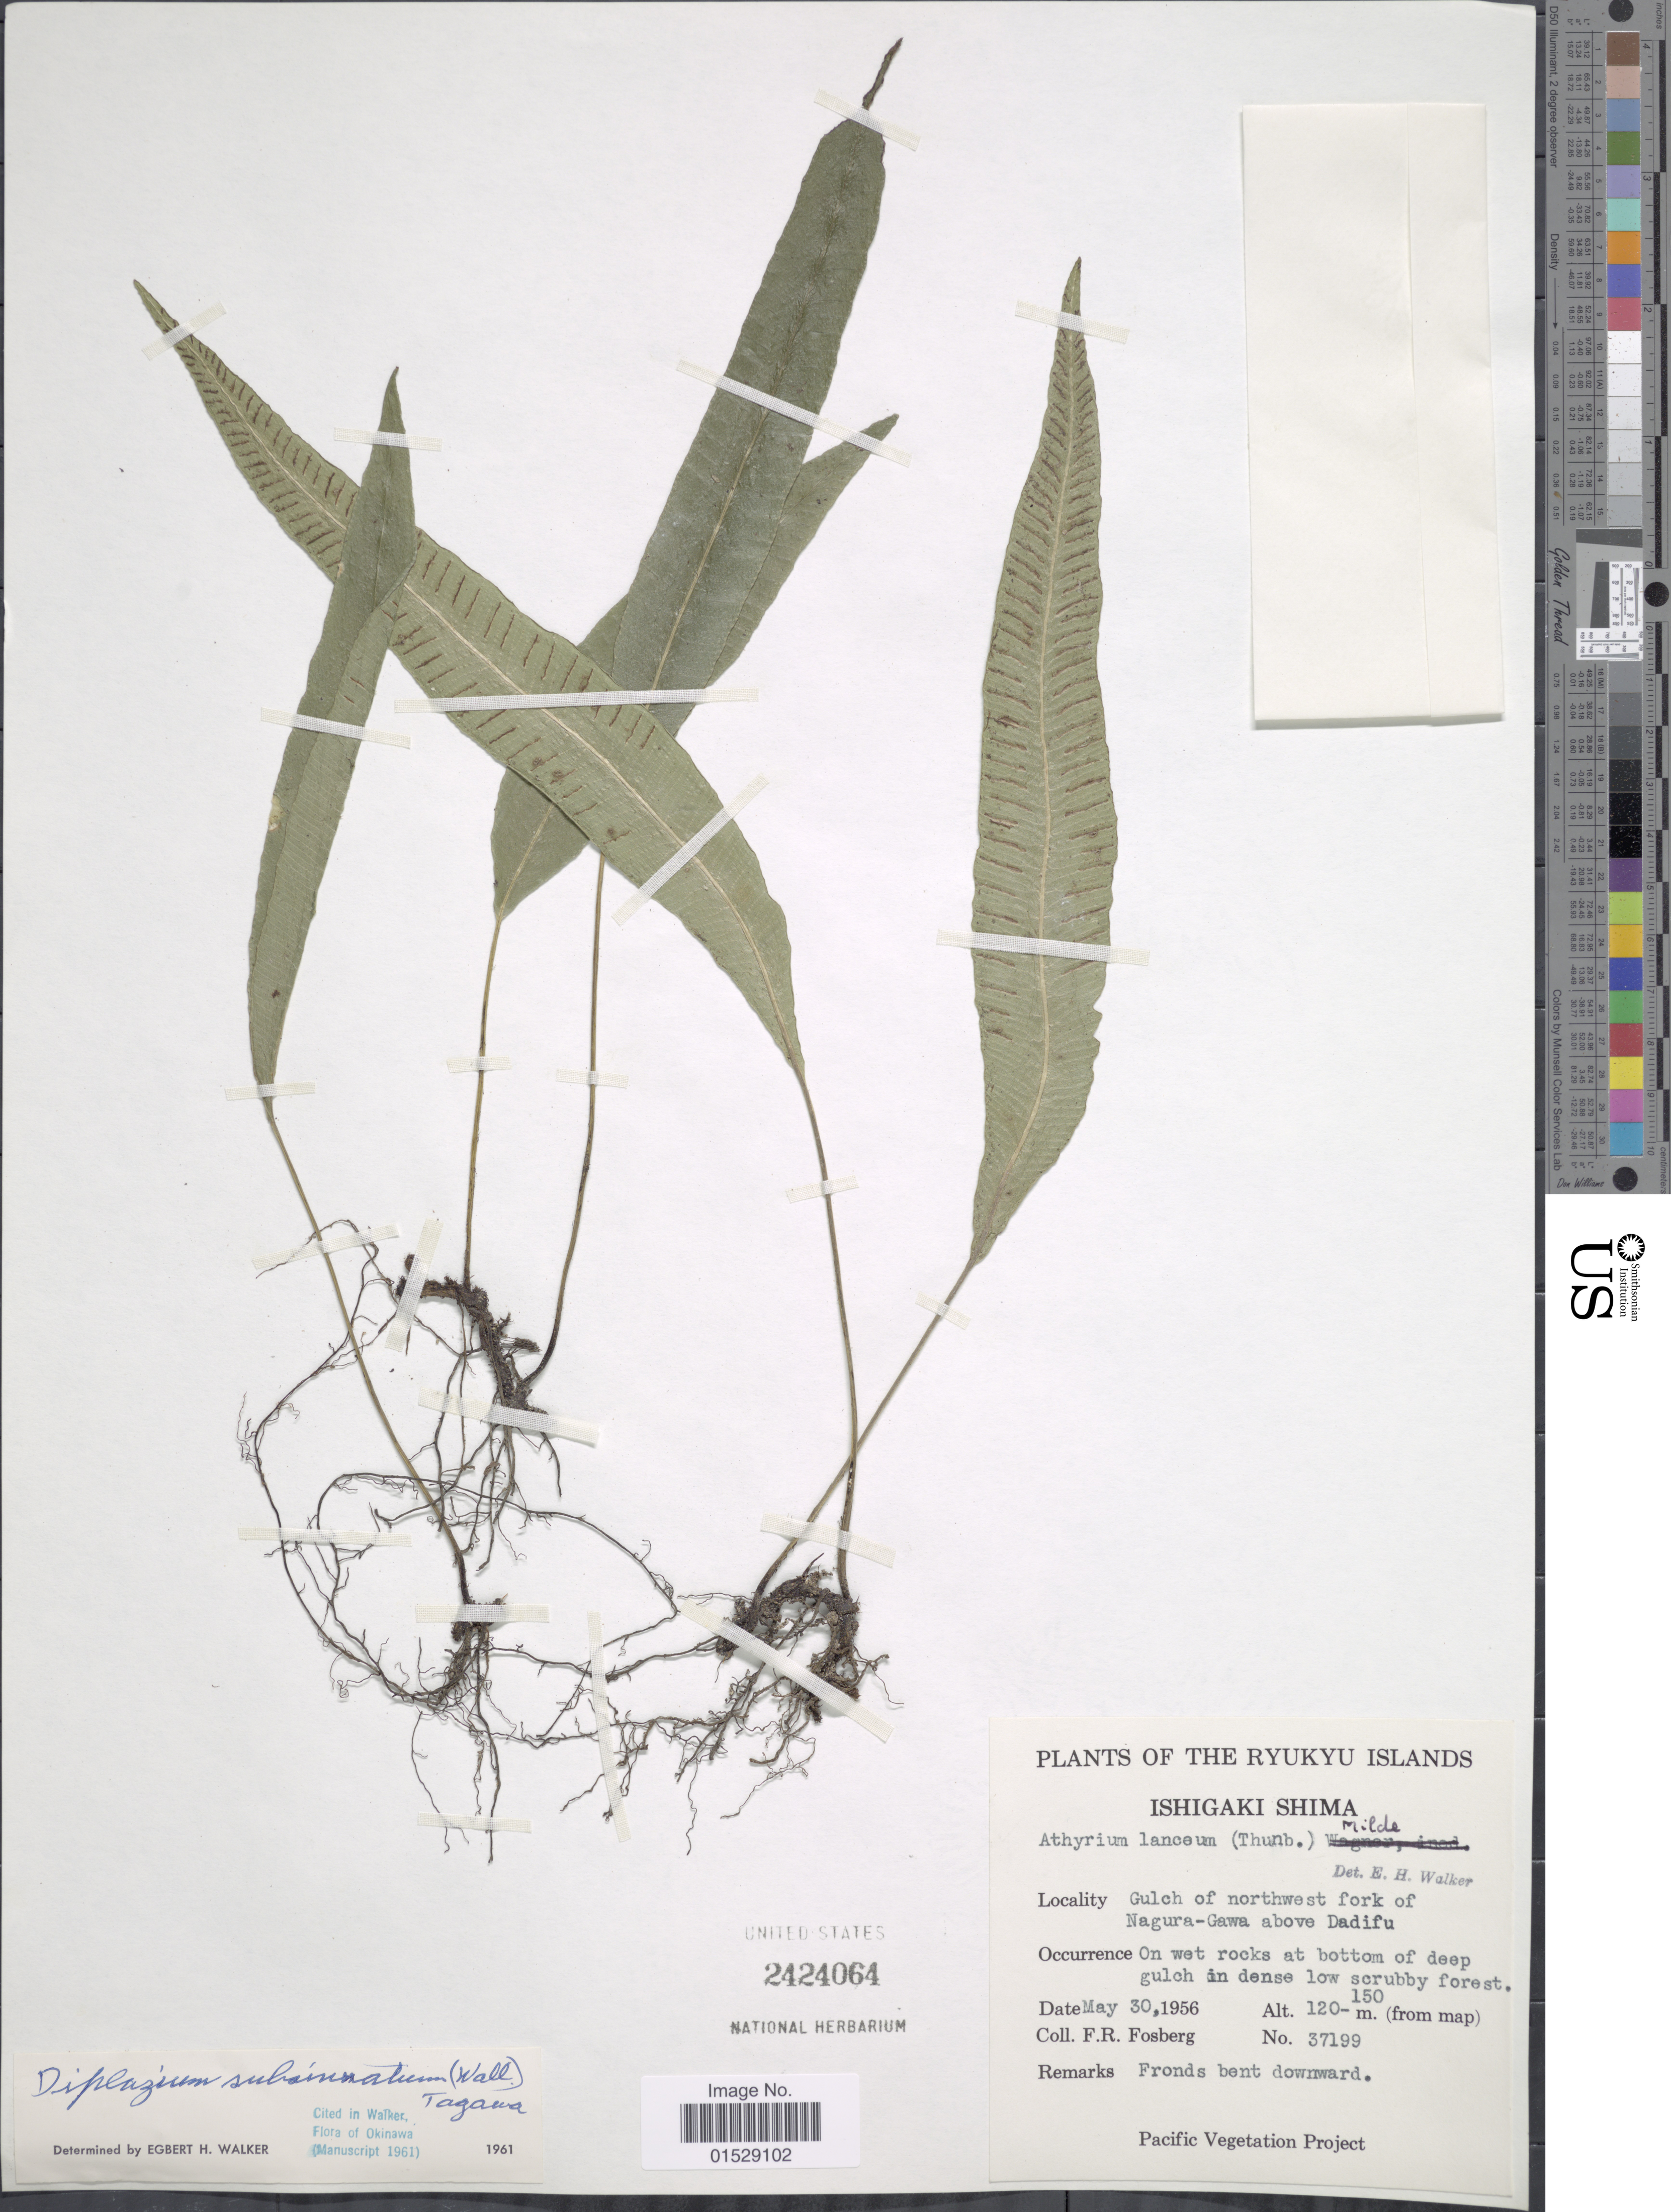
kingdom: Plantae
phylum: Tracheophyta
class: Polypodiopsida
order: Polypodiales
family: Athyriaceae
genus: Deparia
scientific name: Deparia lancea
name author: (Thunb.) Fraser-Jenk.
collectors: F. R. Fosberg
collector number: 37199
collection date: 1956-05-30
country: Japan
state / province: Okinawa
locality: Ryukyu Islands, Ishigaki Shima, gulch of northwest fork of Nagura-Gawa above Dadifu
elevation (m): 120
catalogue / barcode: US 2424064